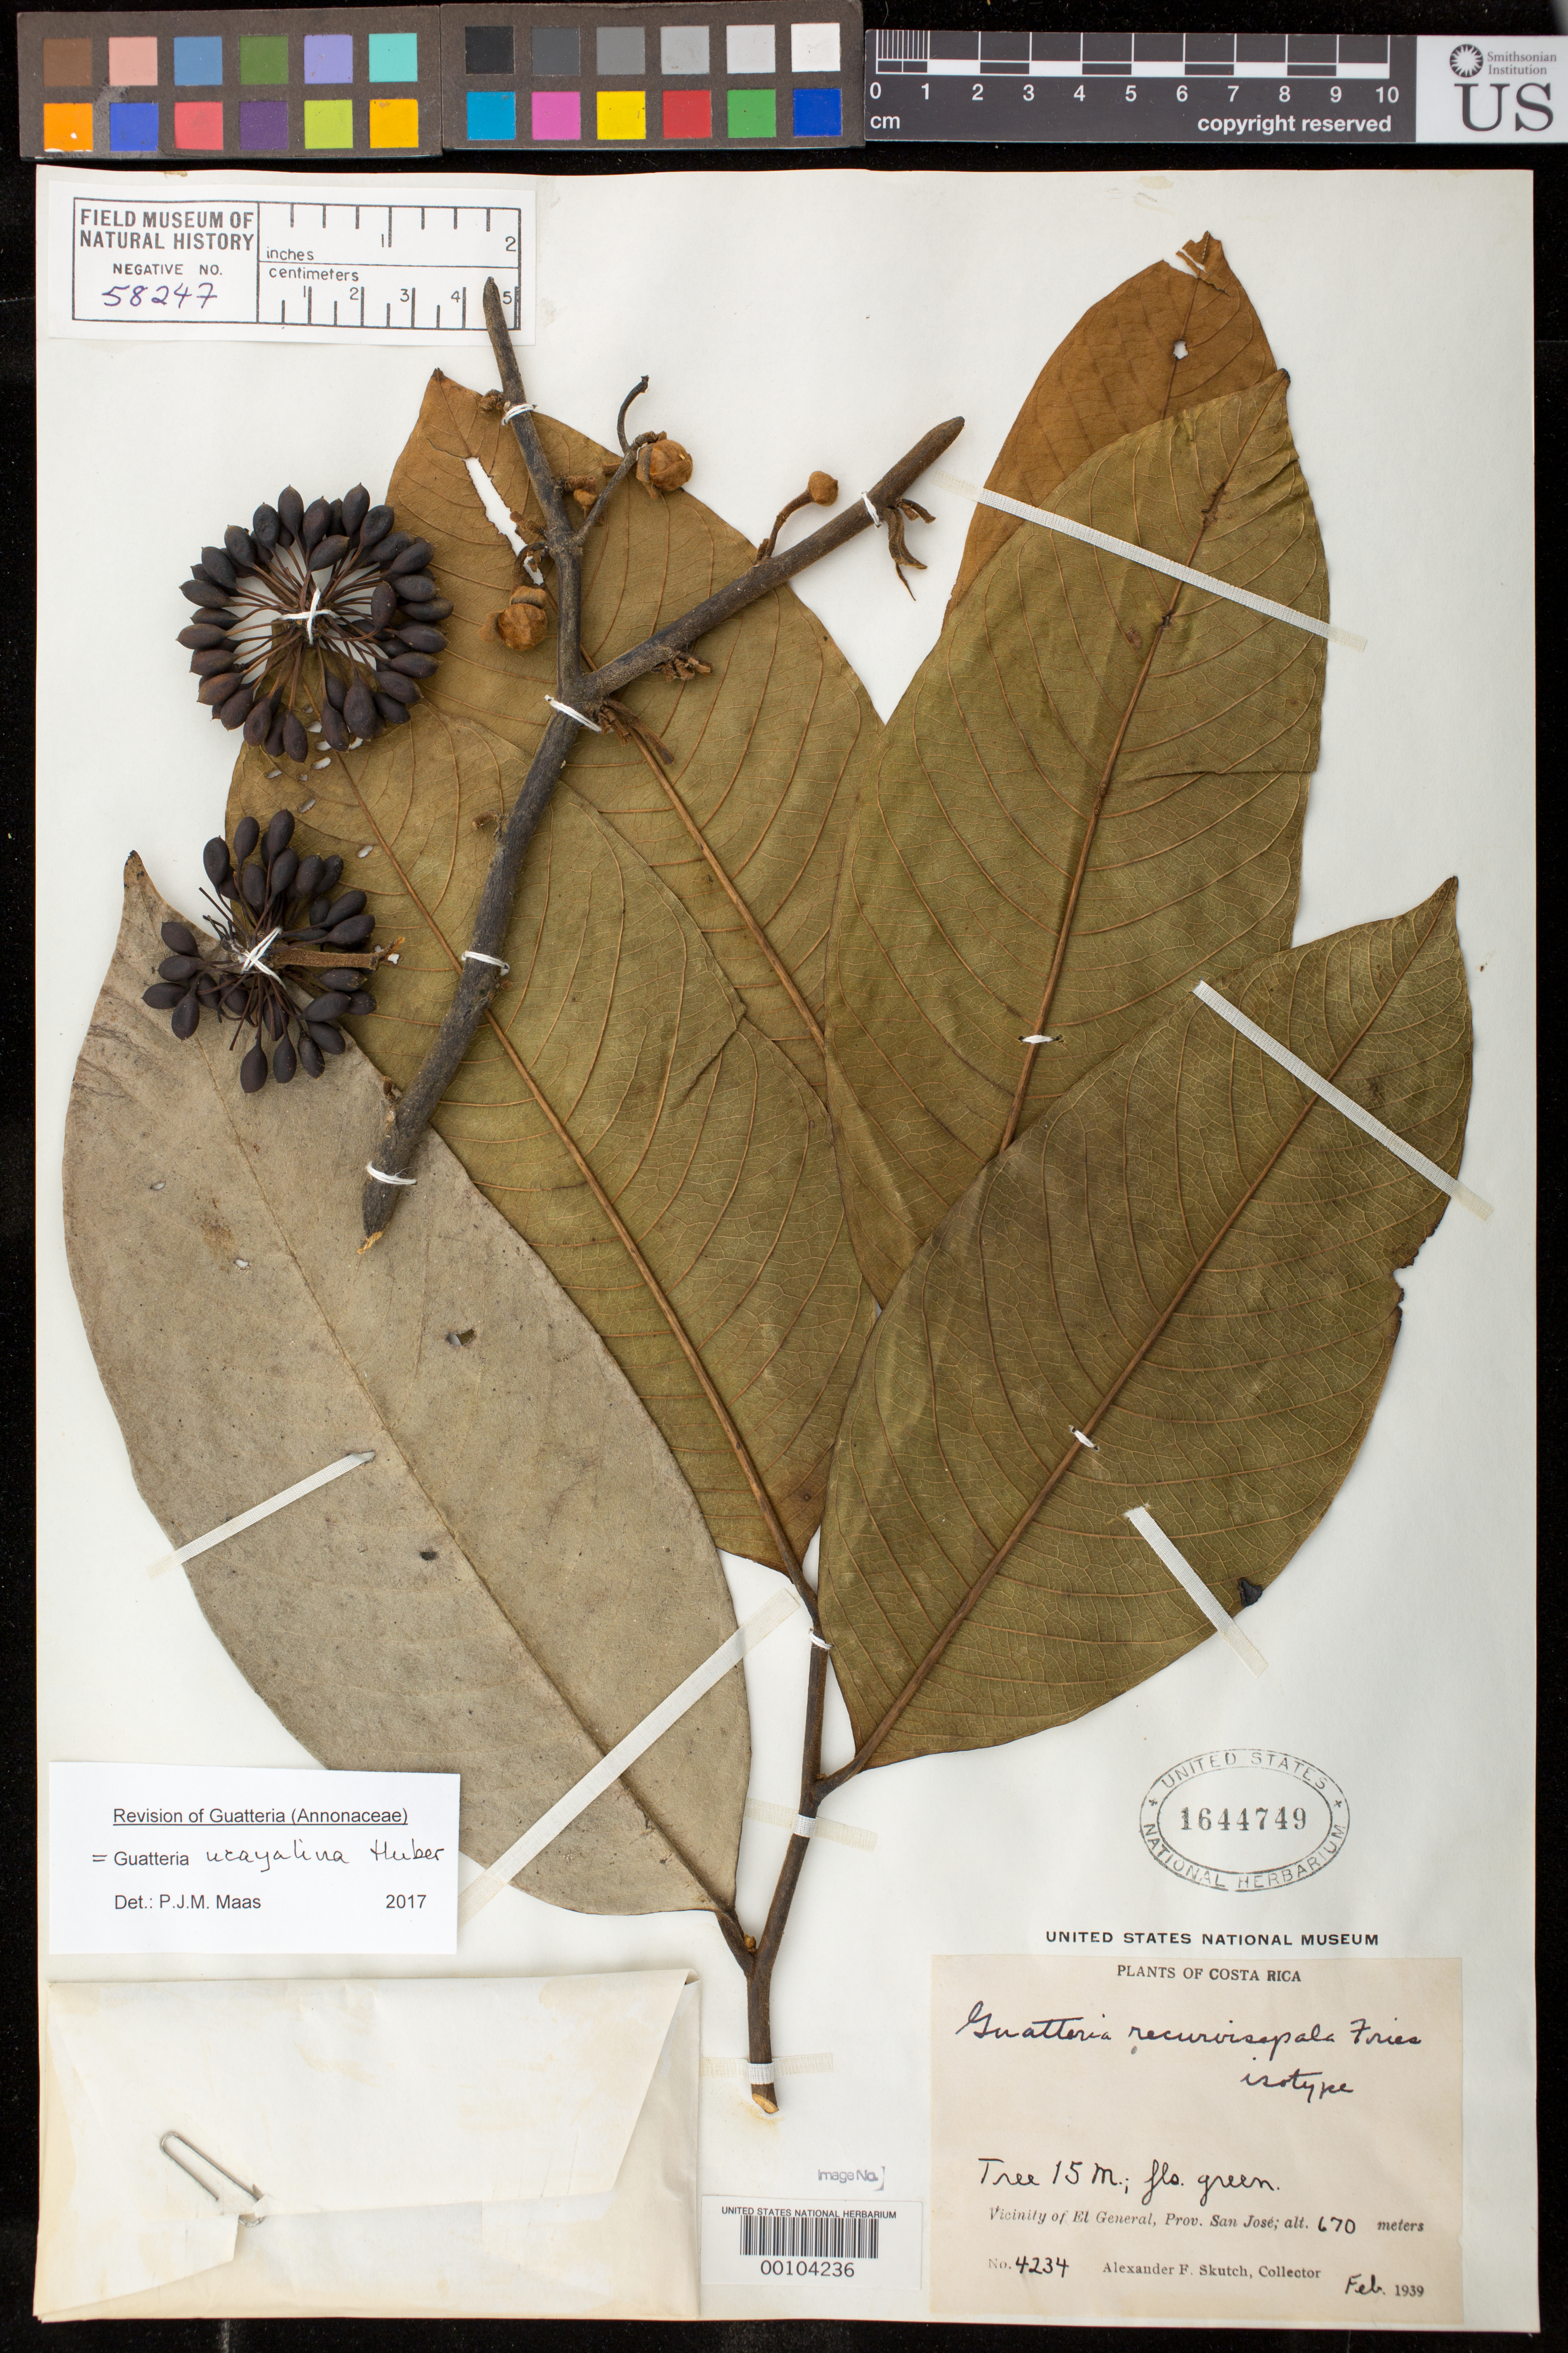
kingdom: Plantae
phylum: Tracheophyta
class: Magnoliopsida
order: Magnoliales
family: Annonaceae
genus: Guatteria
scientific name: Guatteria recurvisepala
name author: R.E. Fr.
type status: Isotype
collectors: A. F. Skutch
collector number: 4234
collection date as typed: Feb 1939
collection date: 1939-02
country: Costa Rica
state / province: San José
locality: Vicinity of El General.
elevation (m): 670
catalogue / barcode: US 1644749